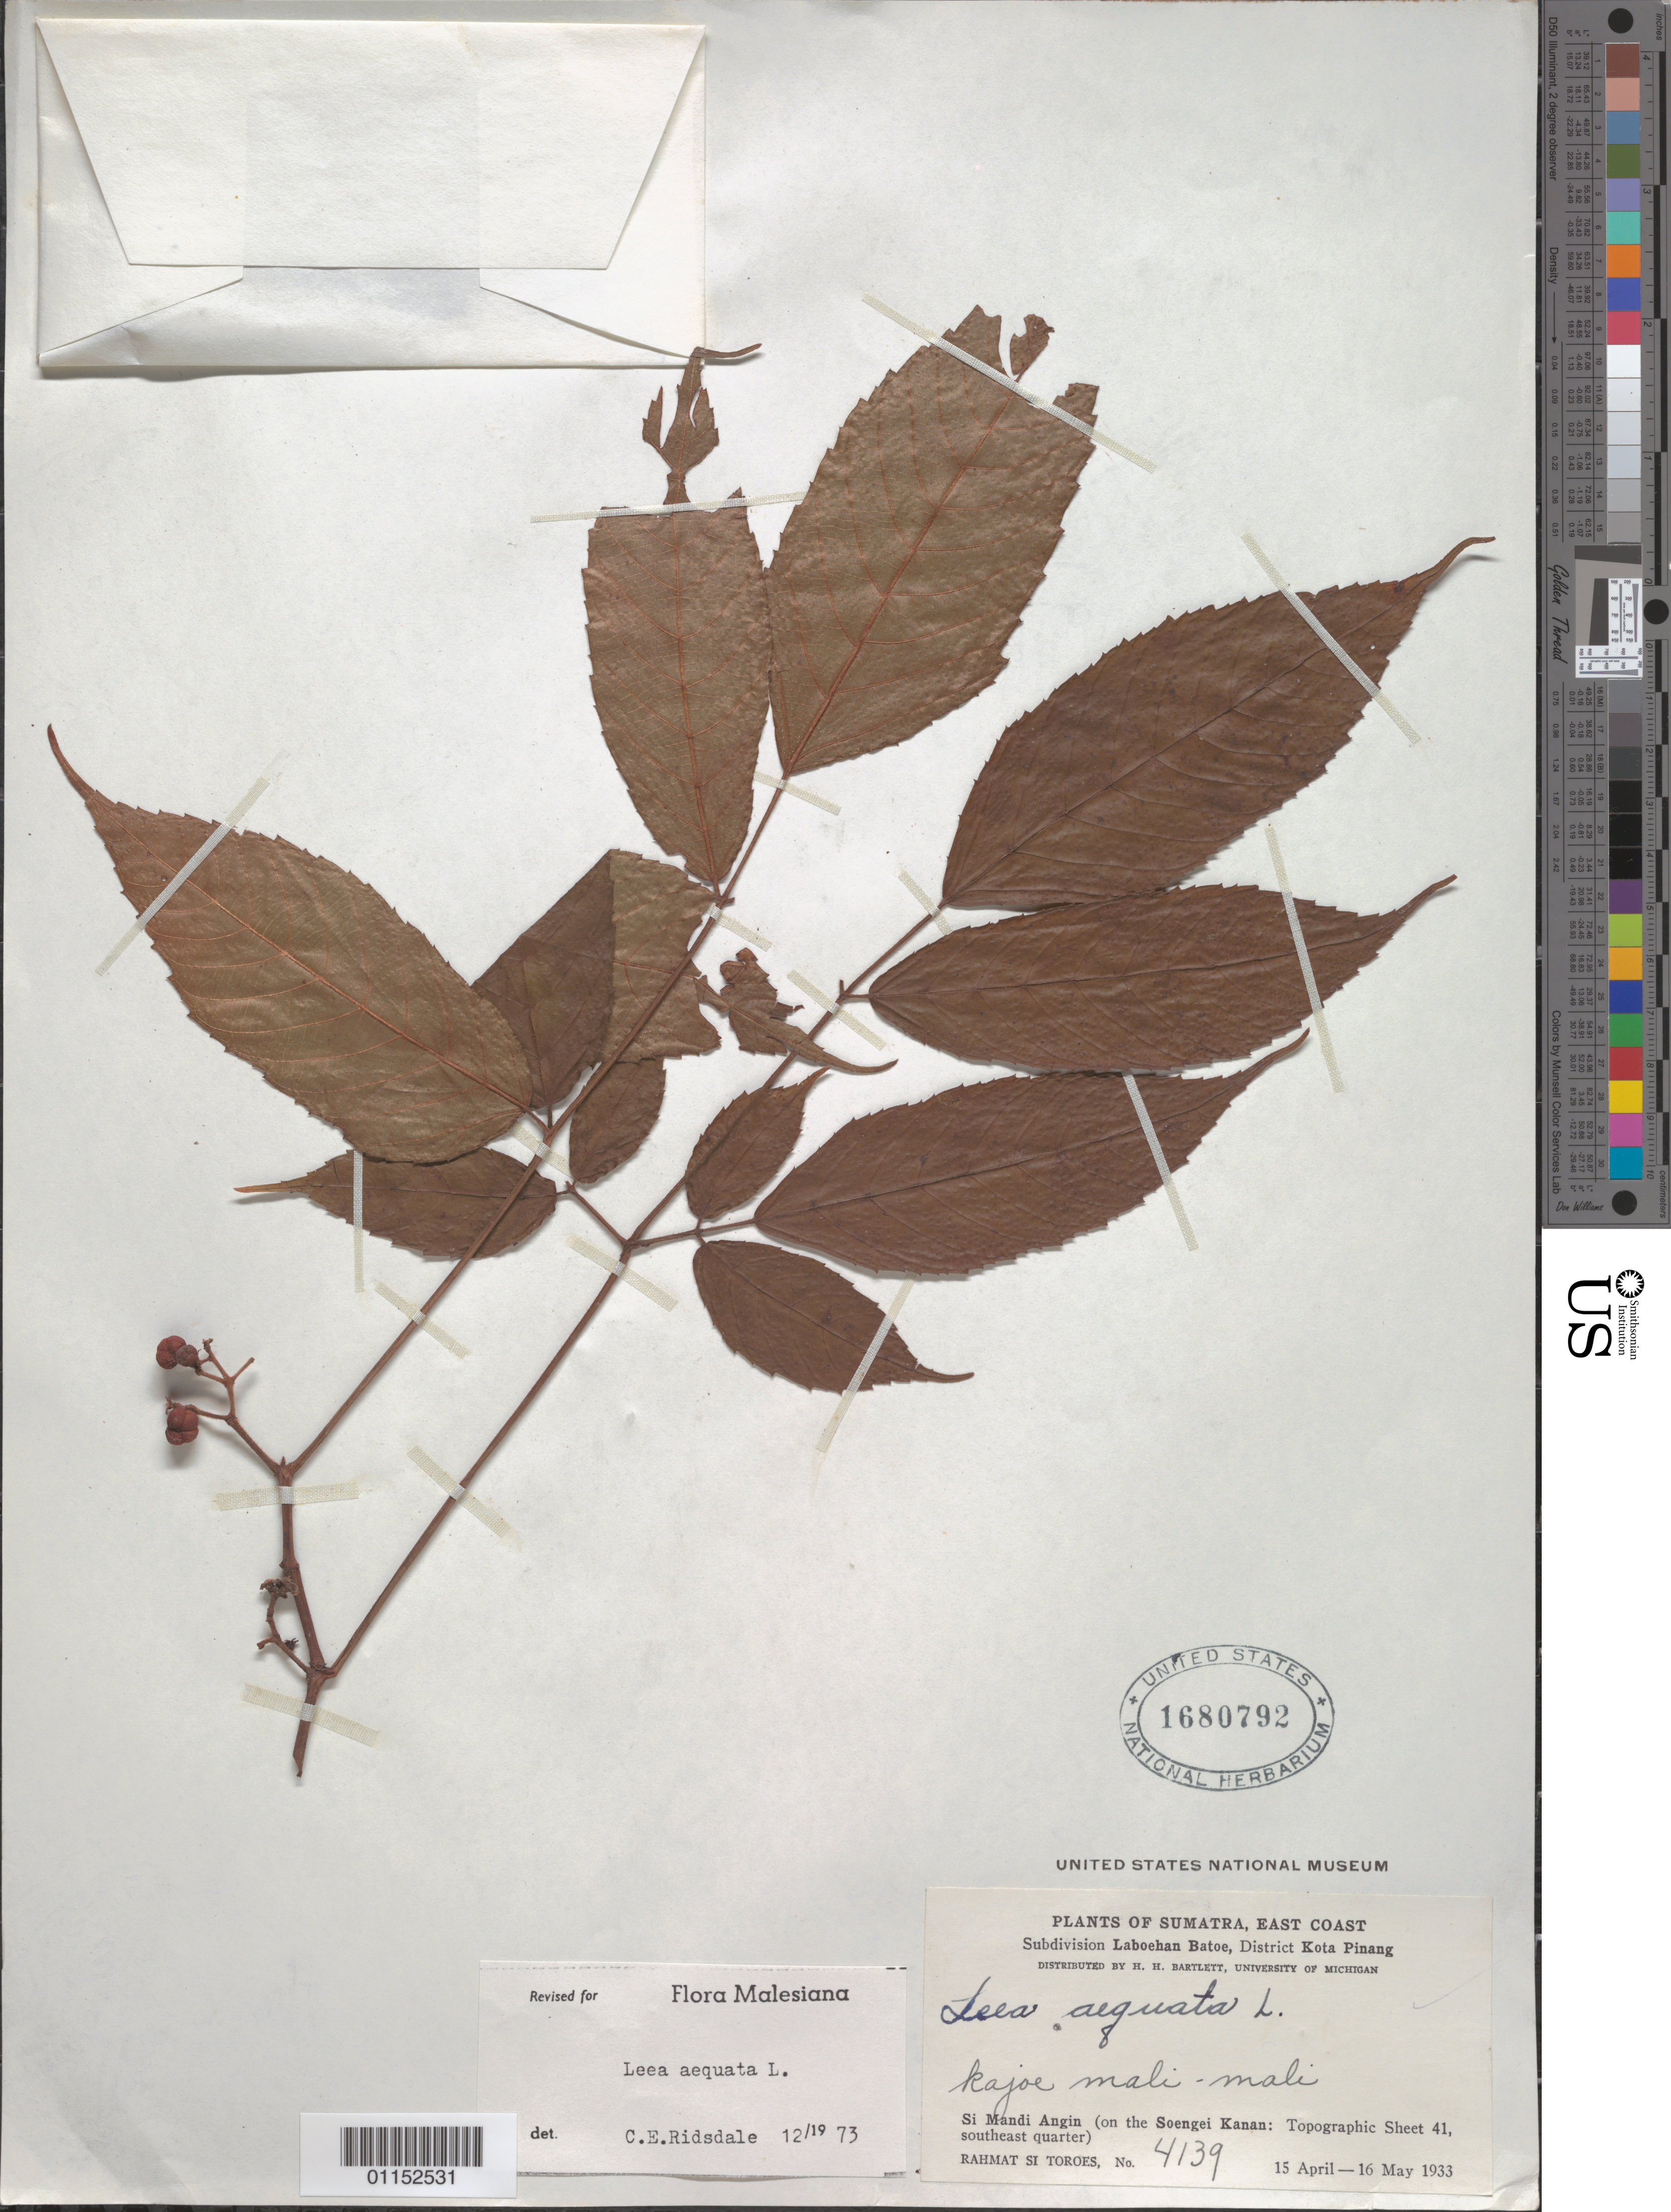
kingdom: Plantae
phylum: Tracheophyta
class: Magnoliopsida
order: Vitales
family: Vitaceae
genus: Leea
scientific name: Leea aequata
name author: L.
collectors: Rahmat Si Boeea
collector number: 4139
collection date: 1933-04-15/1933-05-16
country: Indonesia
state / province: Sumatra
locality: Si Mandi Angin ( on the Soengei Kanan).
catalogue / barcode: US 1680792